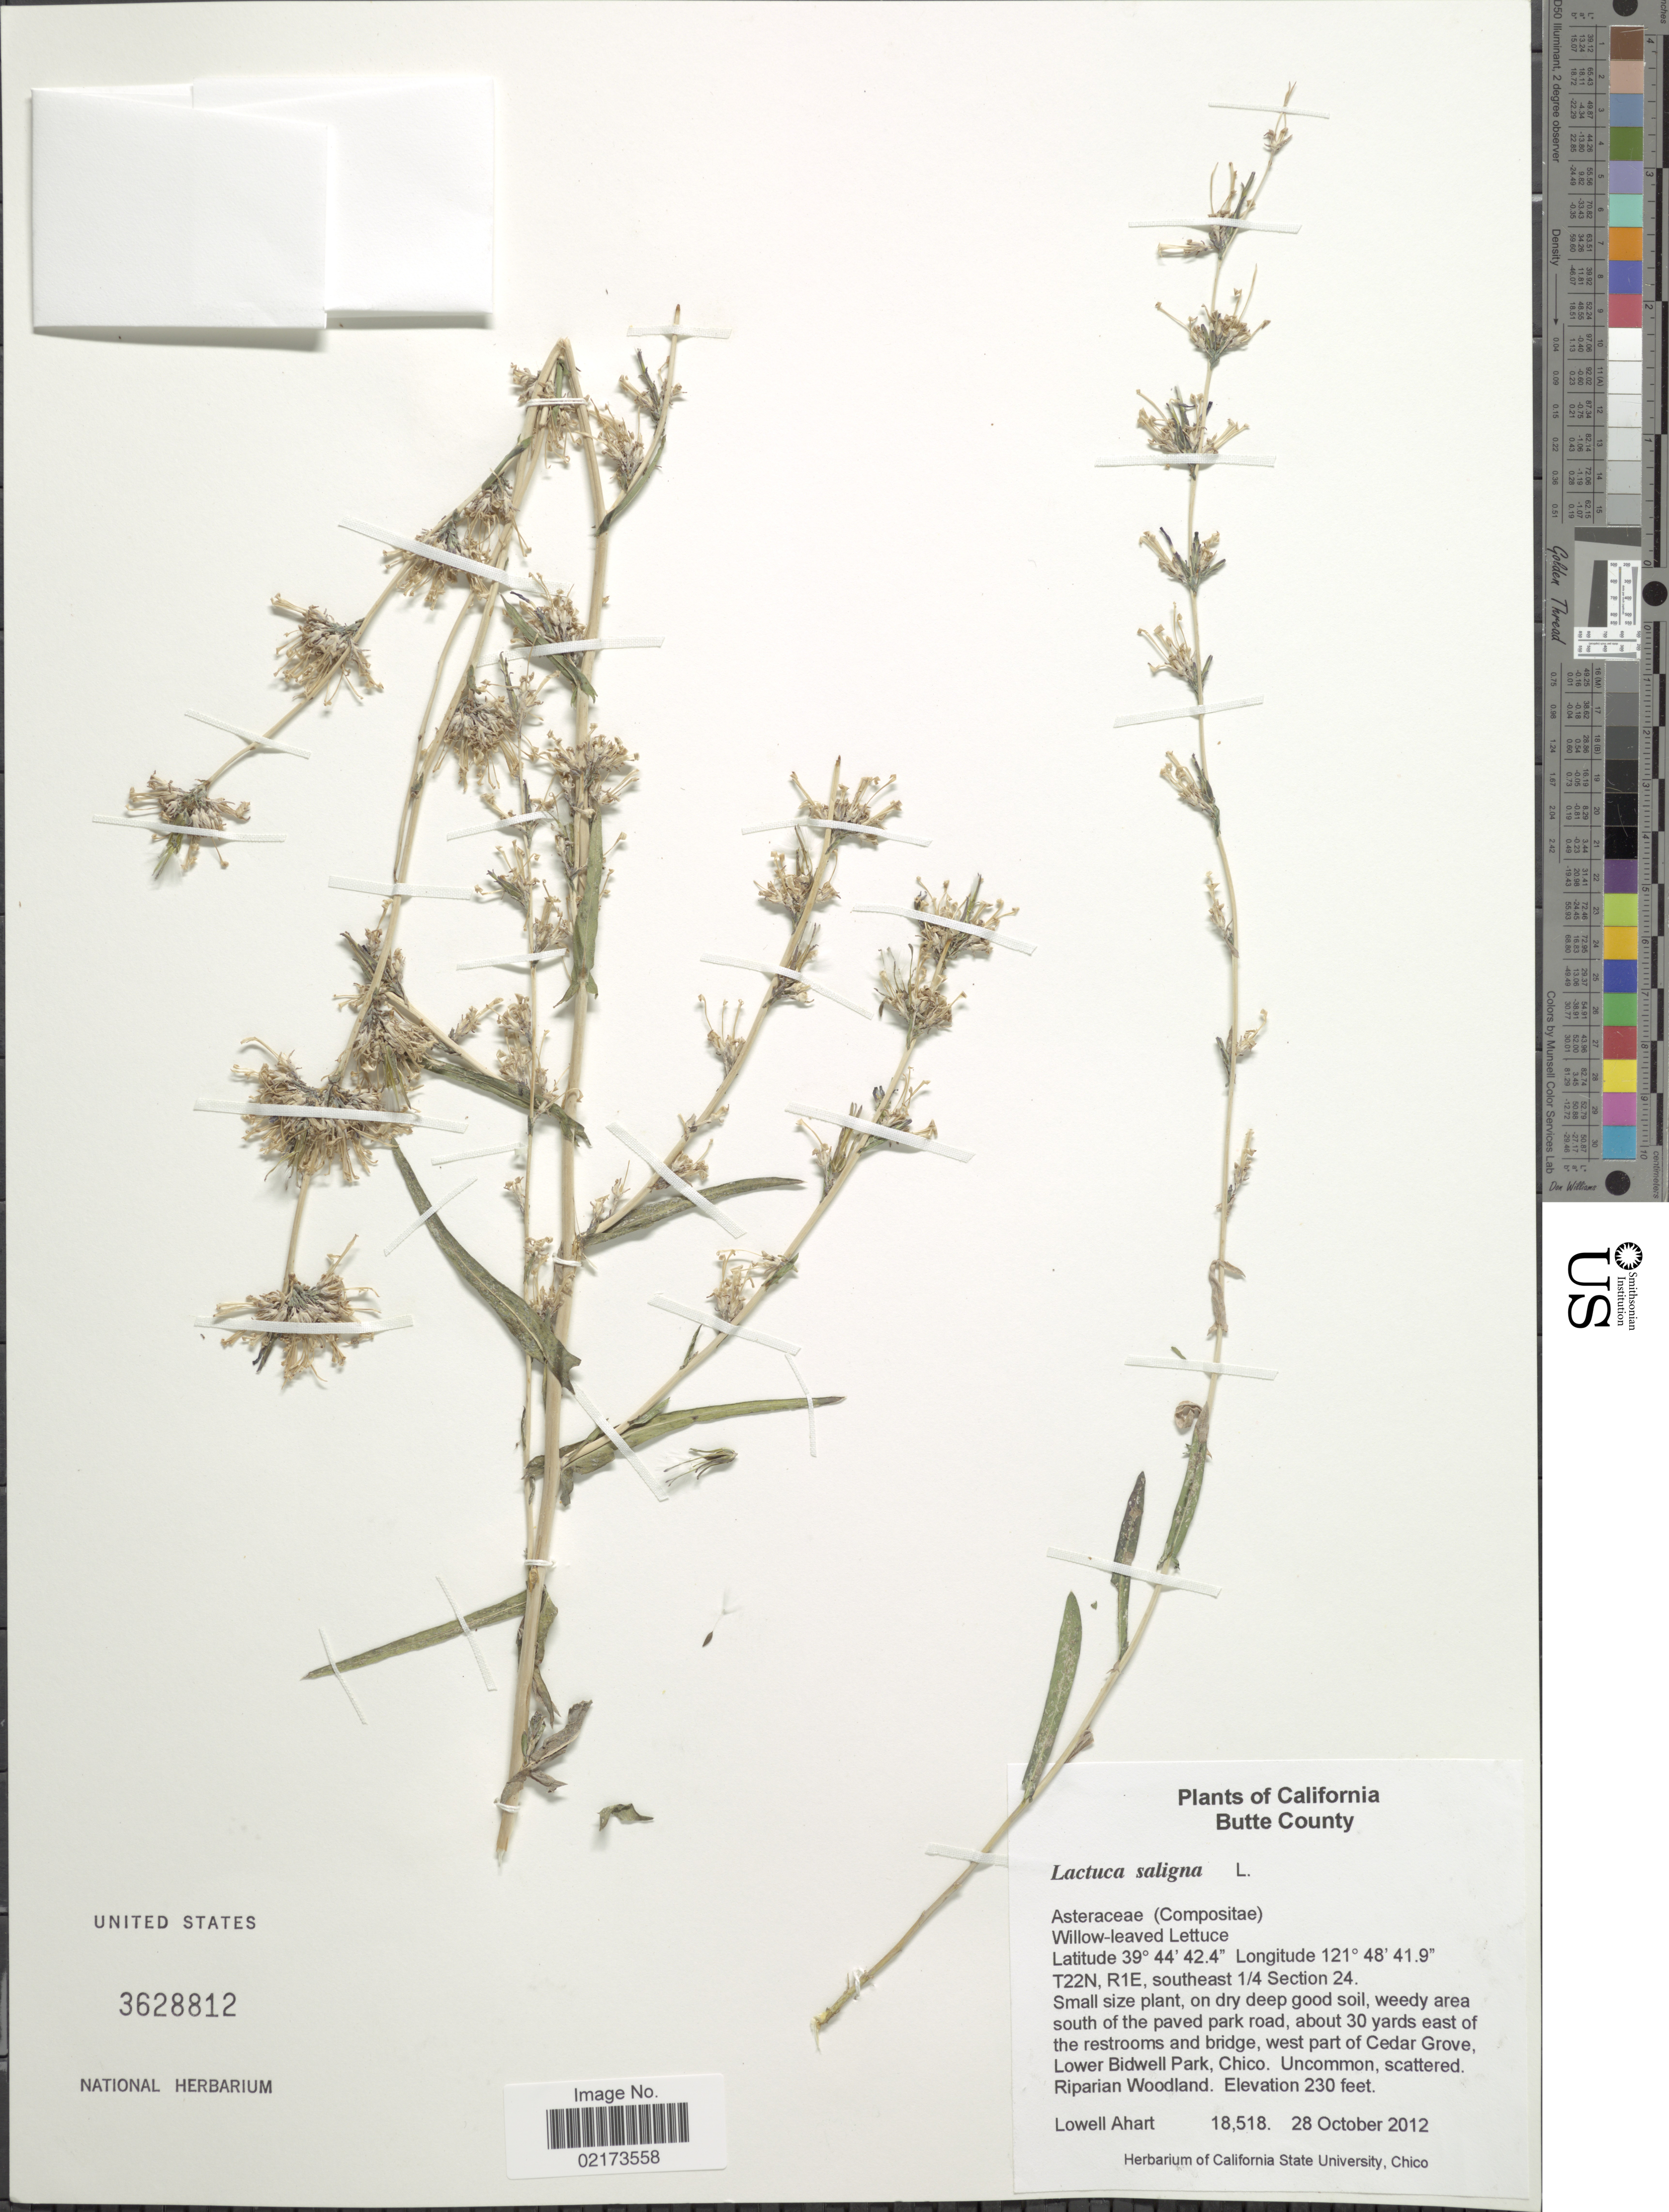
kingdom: Plantae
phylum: Tracheophyta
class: Magnoliopsida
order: Asterales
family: Asteraceae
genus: Lactuca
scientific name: Lactuca saligna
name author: L.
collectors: L. Ahart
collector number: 18518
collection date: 2012-10-28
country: United States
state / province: California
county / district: Butte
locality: Butte County, T22N, R1E, southeast 1/4 Section 24, west part of Cedar Grove, Lower Bidwell Park, Chico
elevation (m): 70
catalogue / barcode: US 3628812